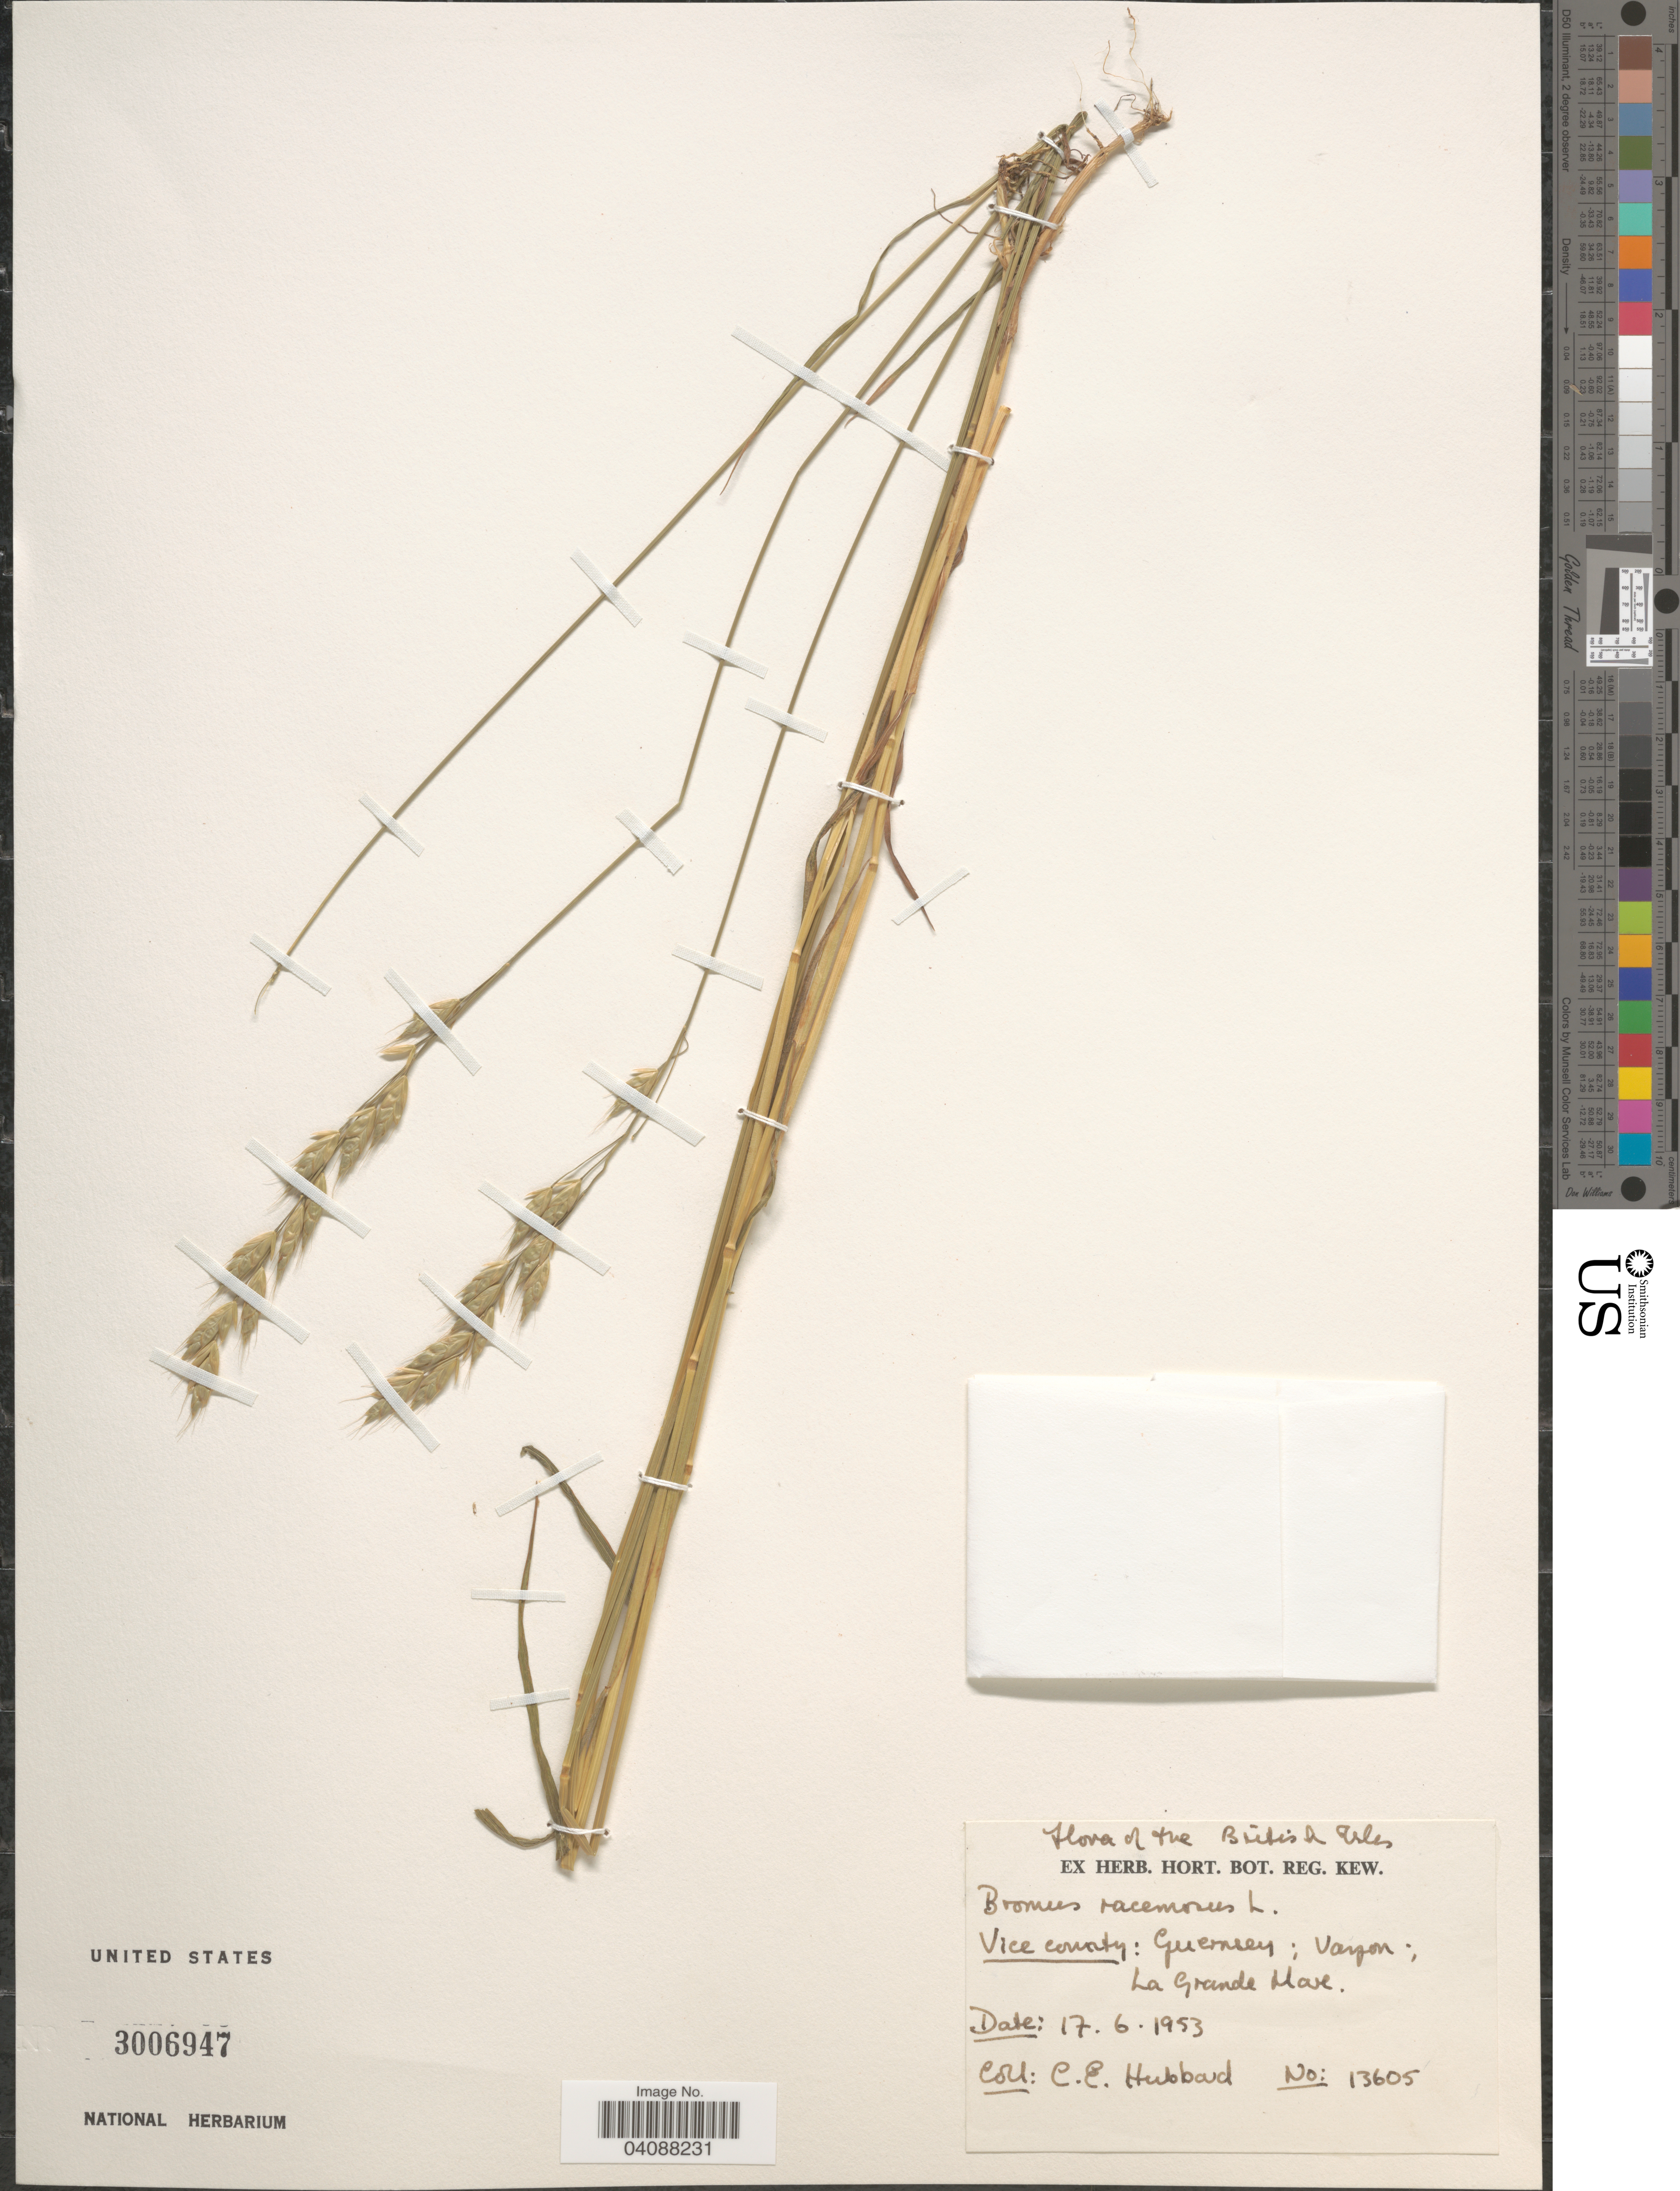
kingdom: Plantae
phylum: Tracheophyta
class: Liliopsida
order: Poales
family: Poaceae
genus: Bromus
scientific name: Bromus racemosus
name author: L.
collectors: C. E. Hubbard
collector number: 13605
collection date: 1953-06-17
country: United Kingdom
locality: British Isles. Vice County: Guernsey; Vargon; La Grande Mare.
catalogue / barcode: US 3006947